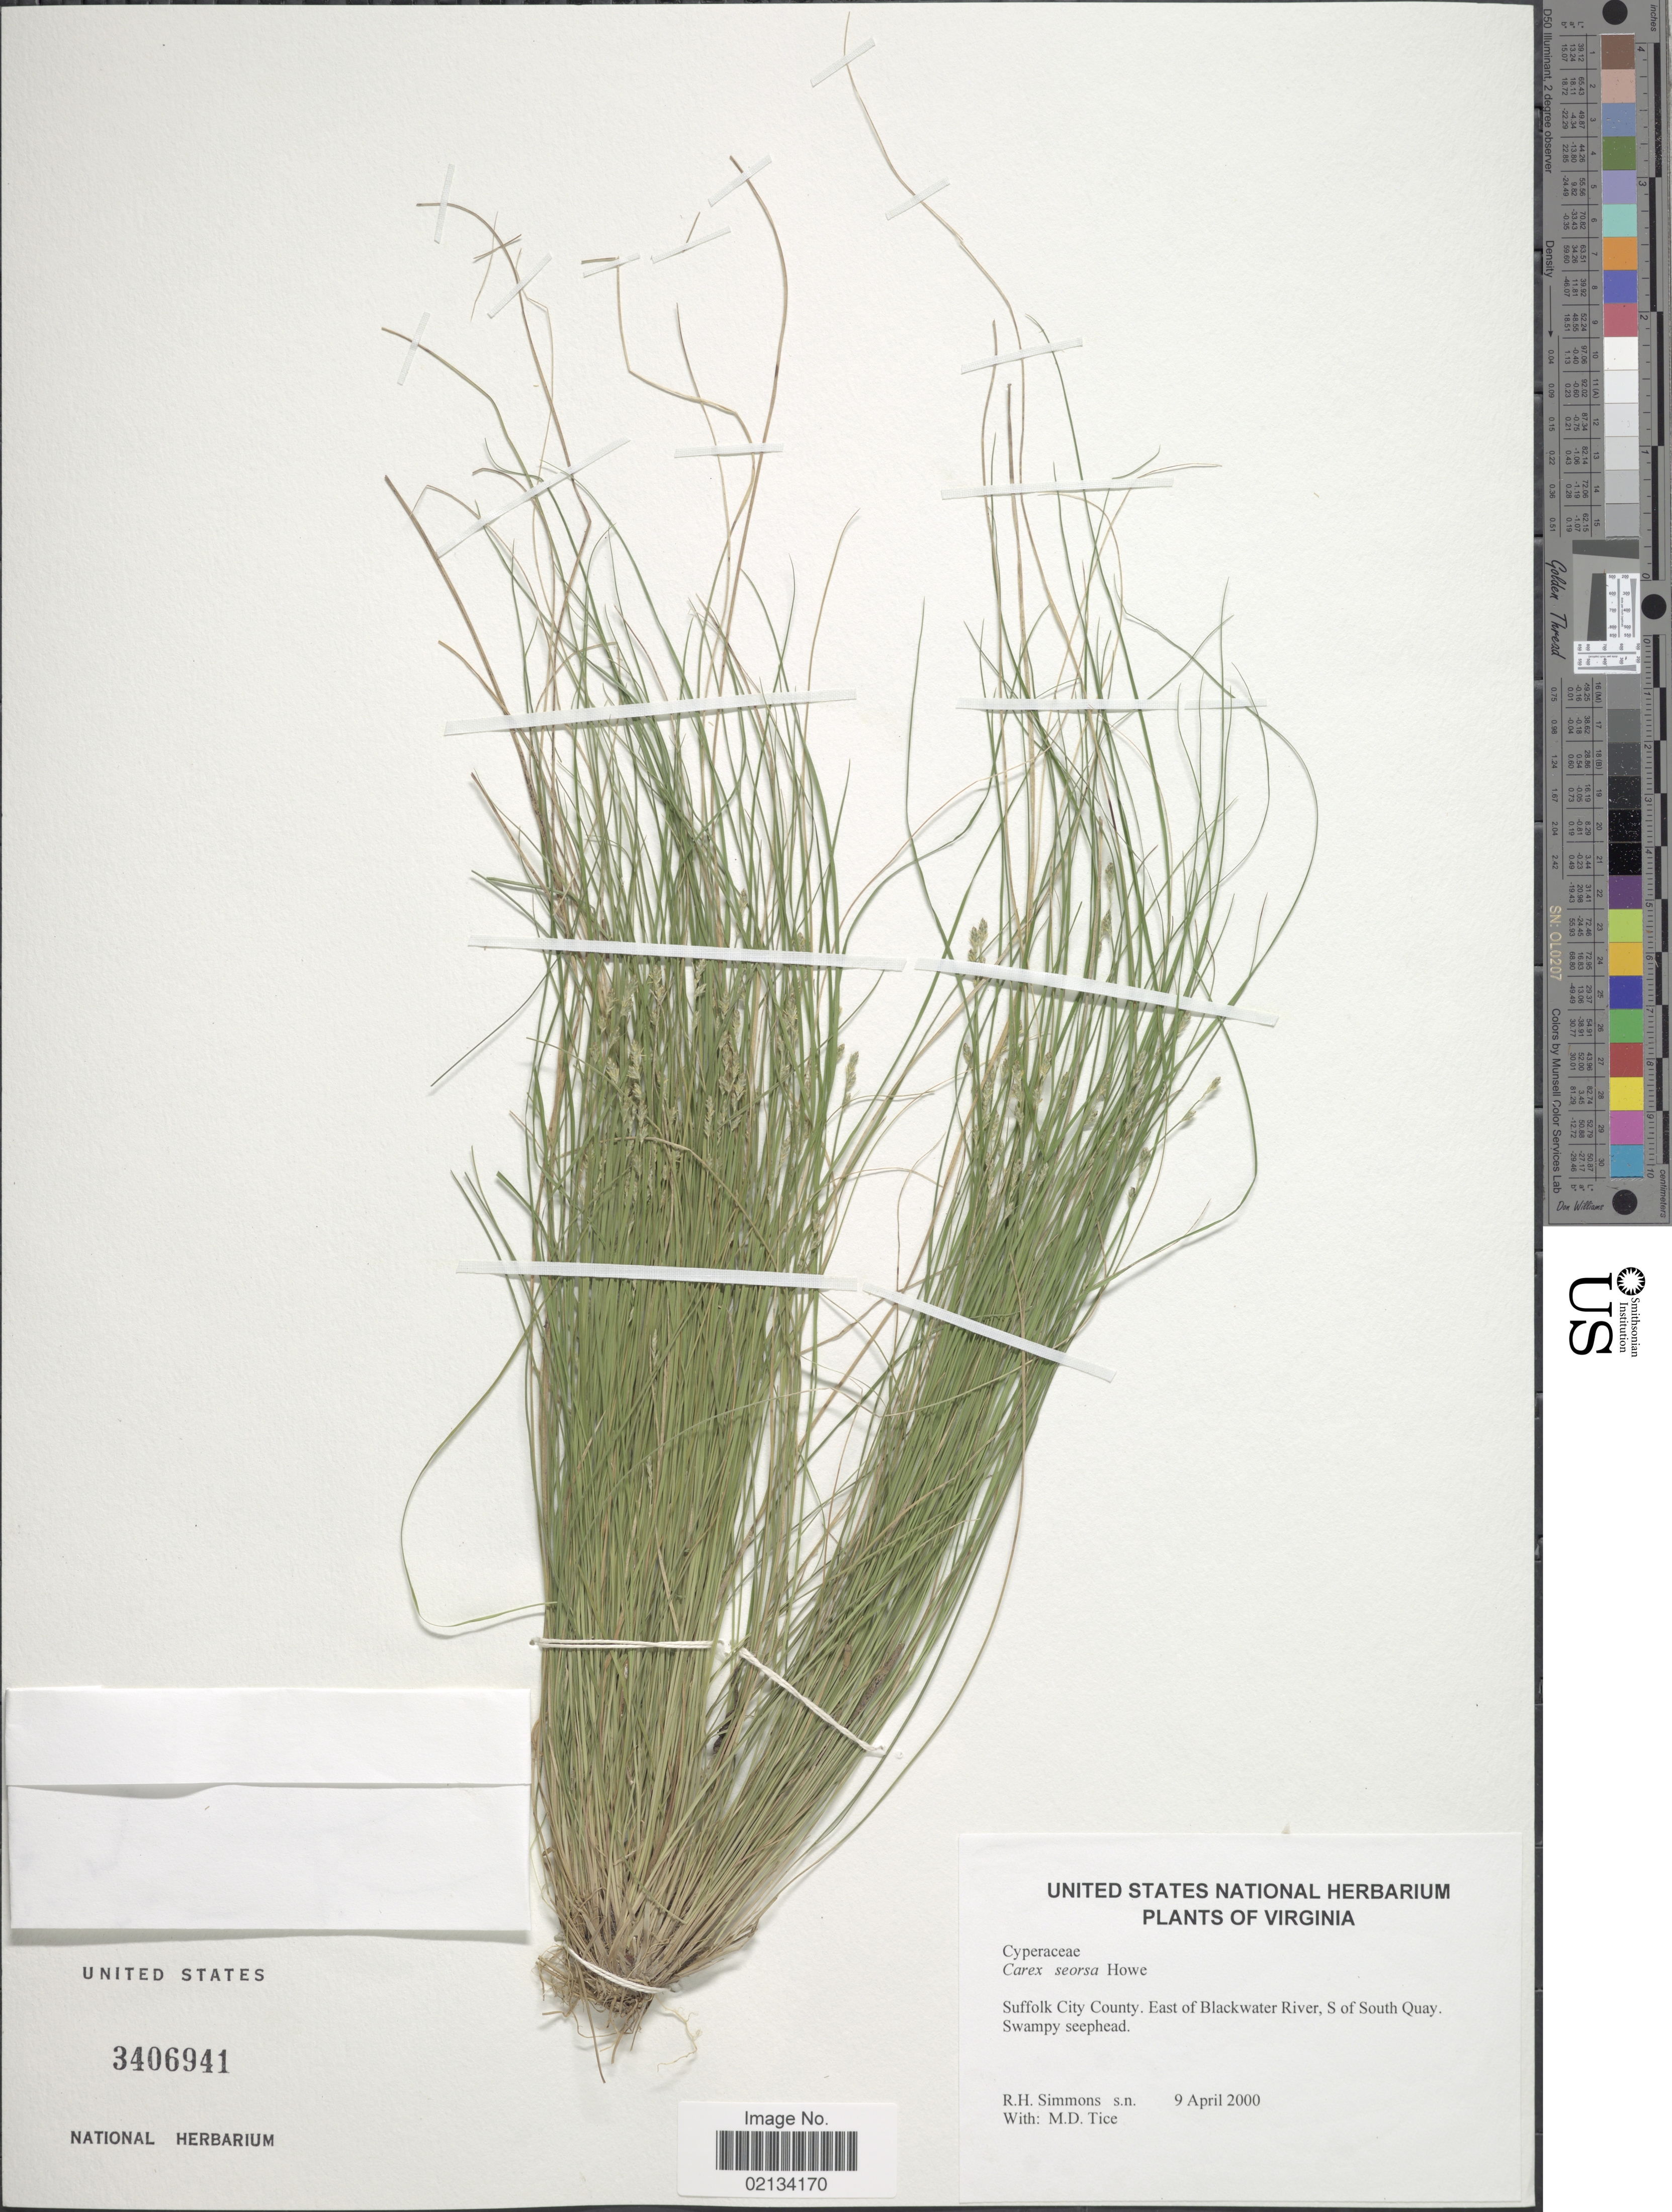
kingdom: Plantae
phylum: Tracheophyta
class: Liliopsida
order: Poales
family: Cyperaceae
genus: Carex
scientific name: Carex seorsa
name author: Howe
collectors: R. H. Simmons & M. Tice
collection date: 2000-04-09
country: United States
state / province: Virginia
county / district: City of Suffolk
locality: Suffolk City County, East of Blackwater River, S of South Quay Swampy seephead.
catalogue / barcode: US 3406941